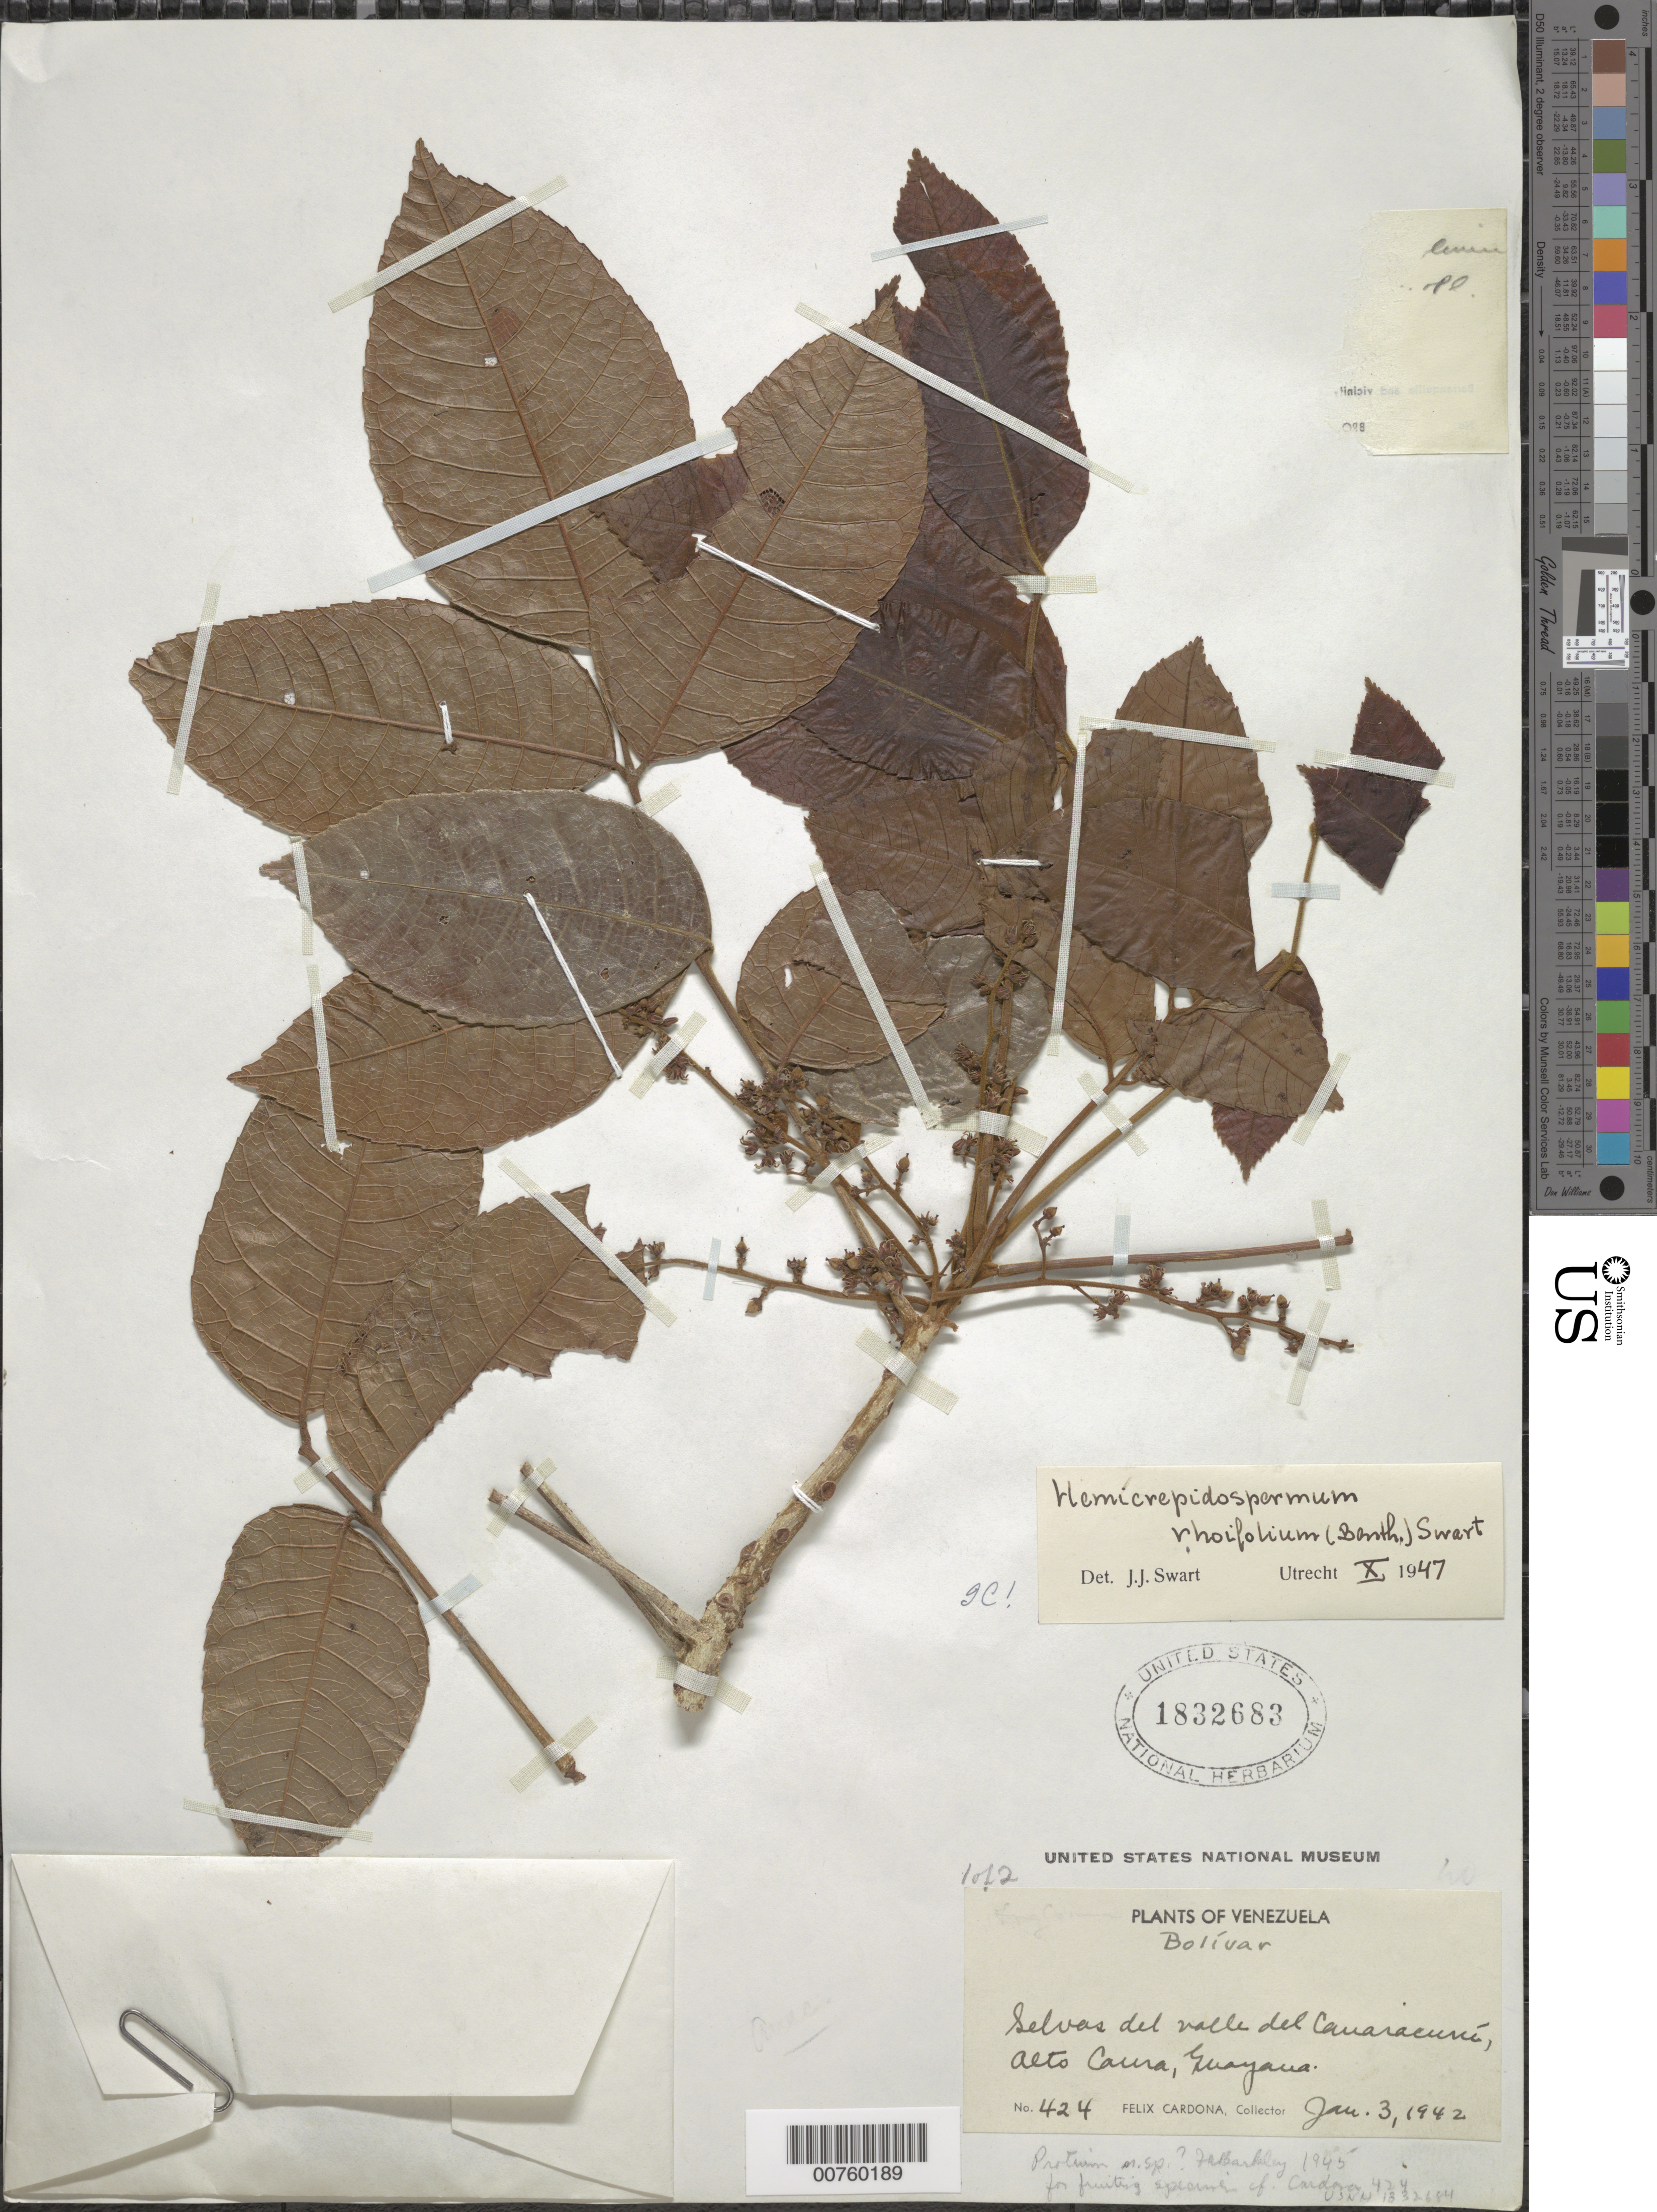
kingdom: Plantae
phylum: Tracheophyta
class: Magnoliopsida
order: Sapindales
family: Burseraceae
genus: Protium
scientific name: Protium rhoifolium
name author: (Benth.) Byng & Christenh.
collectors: F. Cardona Puig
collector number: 424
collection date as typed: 3-Jan-42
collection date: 1942-01-03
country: Venezuela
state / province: Bolívar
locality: Valle de Carraracuní, Alto Caura, Guayana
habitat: Selvas de valle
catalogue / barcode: US 1832683